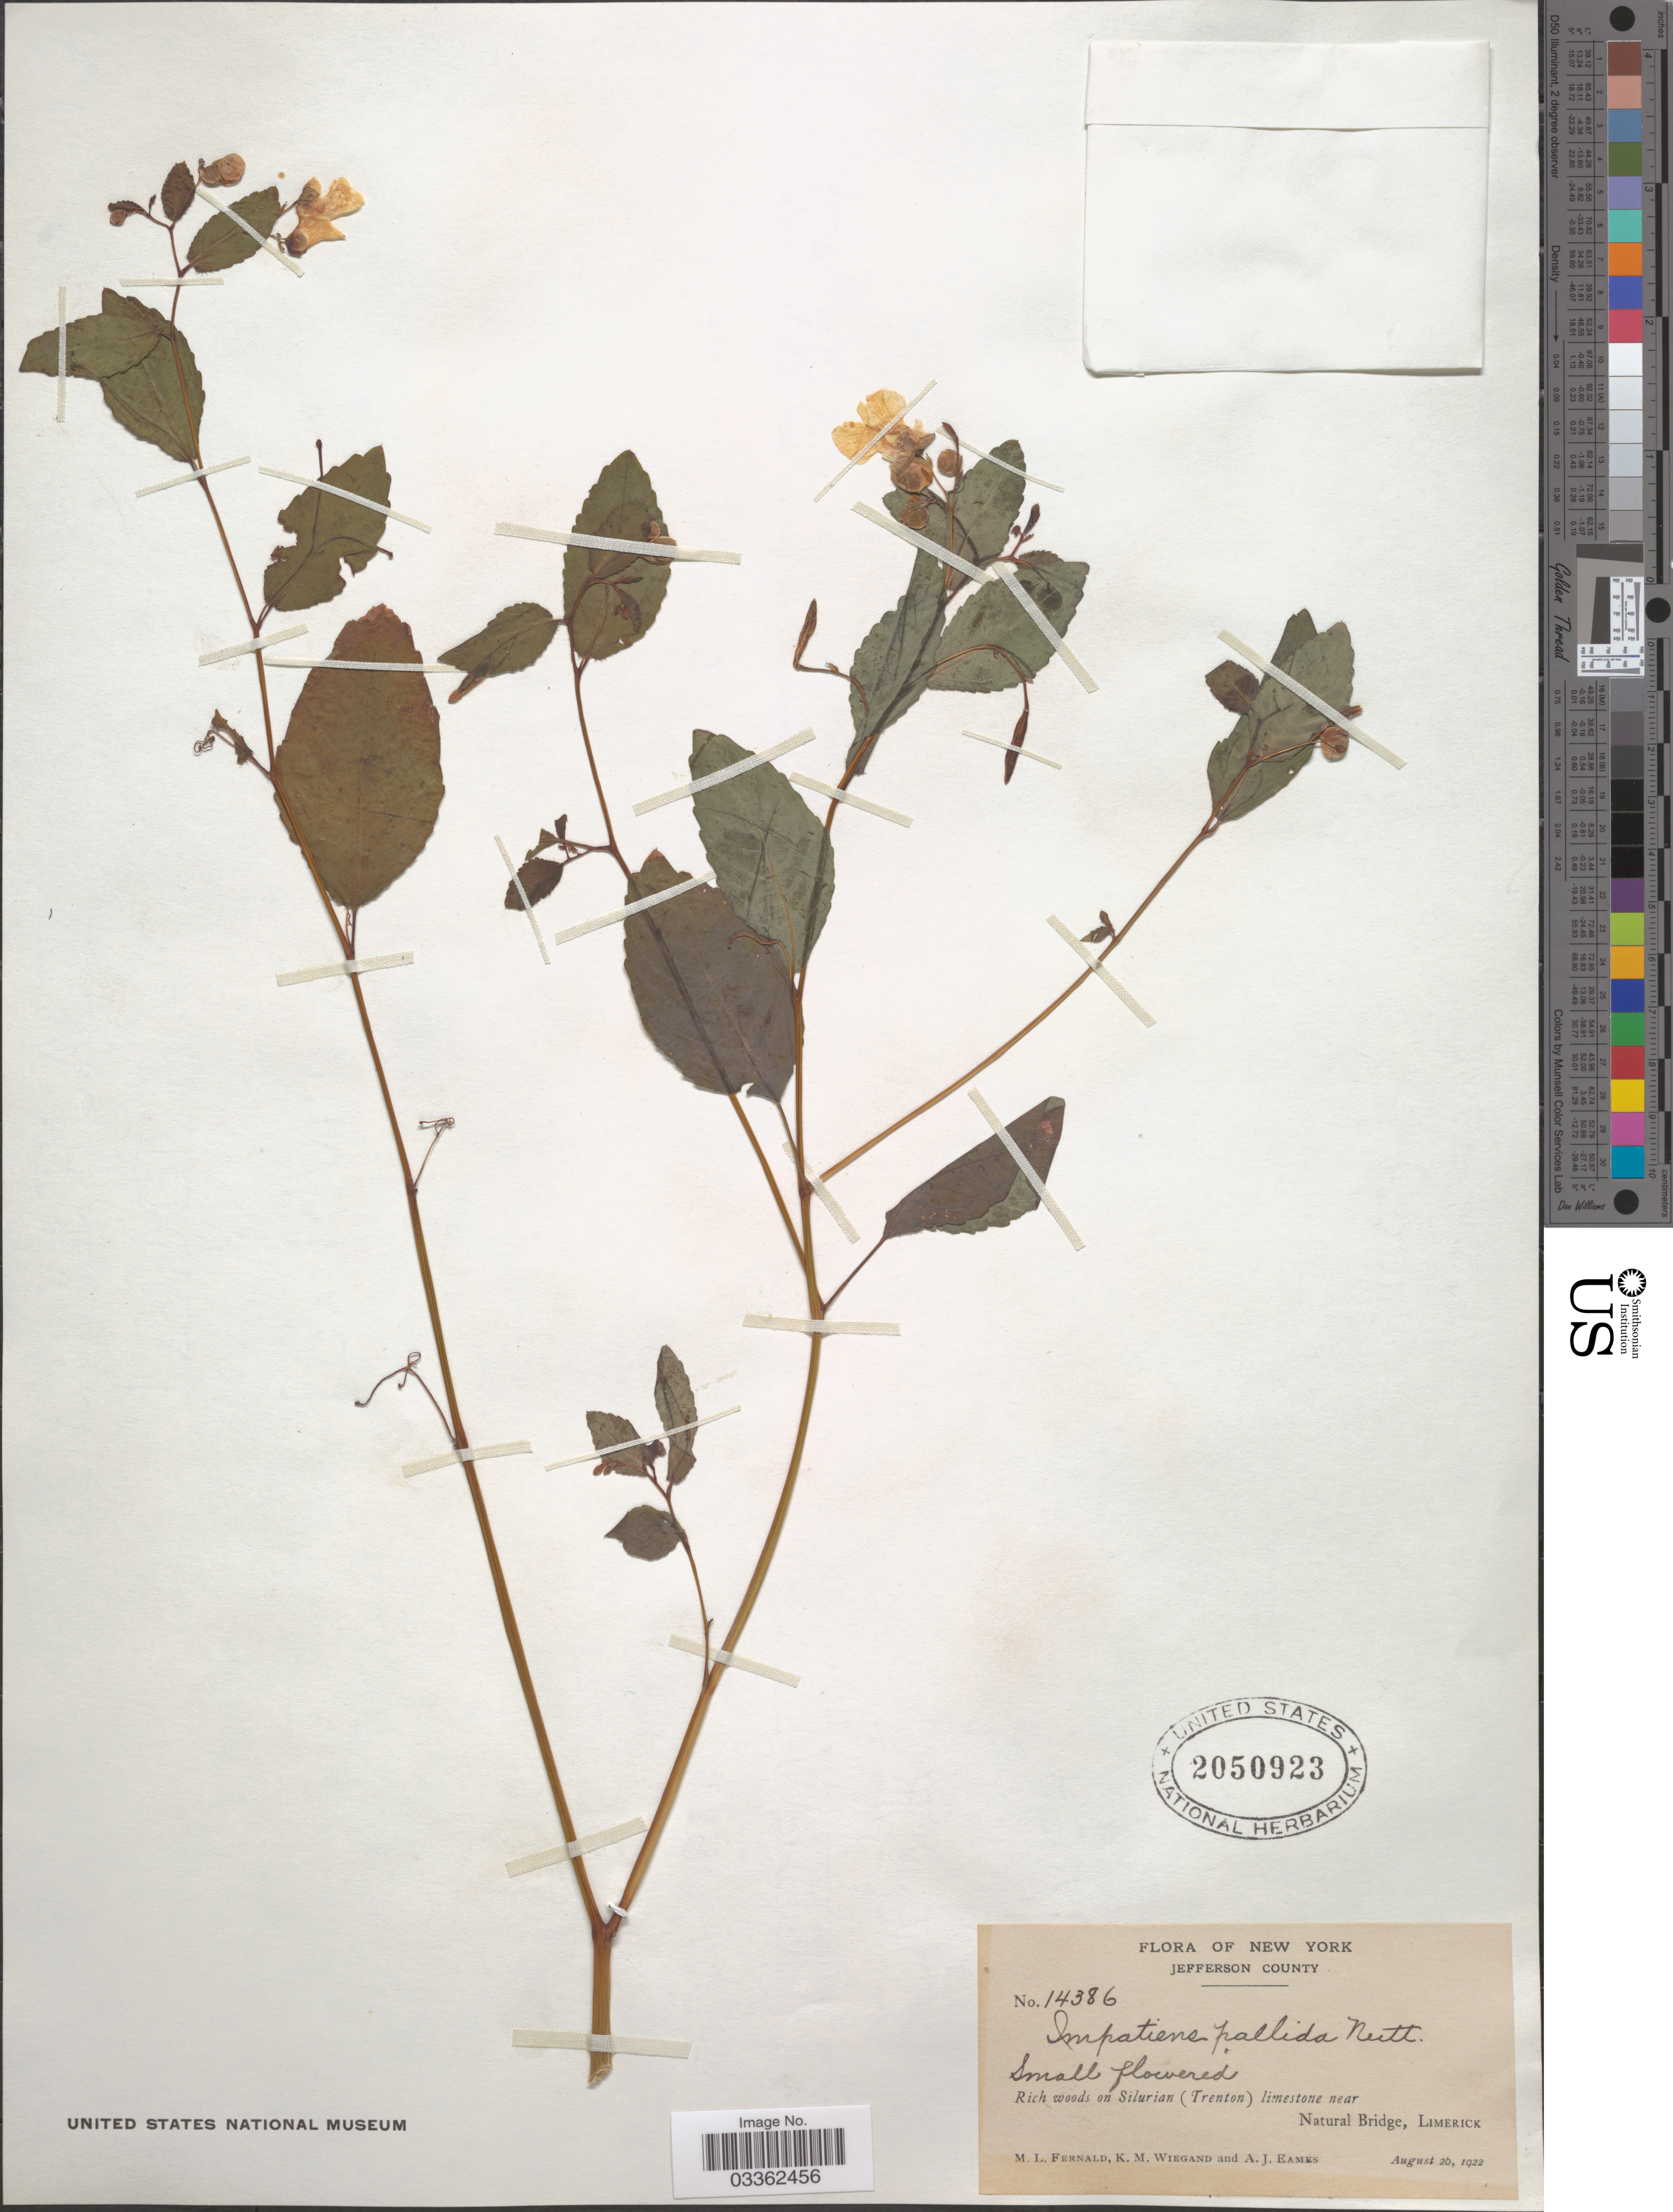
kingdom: Plantae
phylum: Tracheophyta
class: Magnoliopsida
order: Ericales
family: Balsaminaceae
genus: Impatiens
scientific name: Impatiens pallida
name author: Nutt.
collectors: M. L. Fernald, K. M. Wiegand & A. J. Eames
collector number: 14386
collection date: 1922-08-26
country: United States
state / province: New York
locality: Jefferson County. Rich woods on Silurian (Trenton) limestone near Natural Bridge, Limerick.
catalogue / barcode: US 2050923